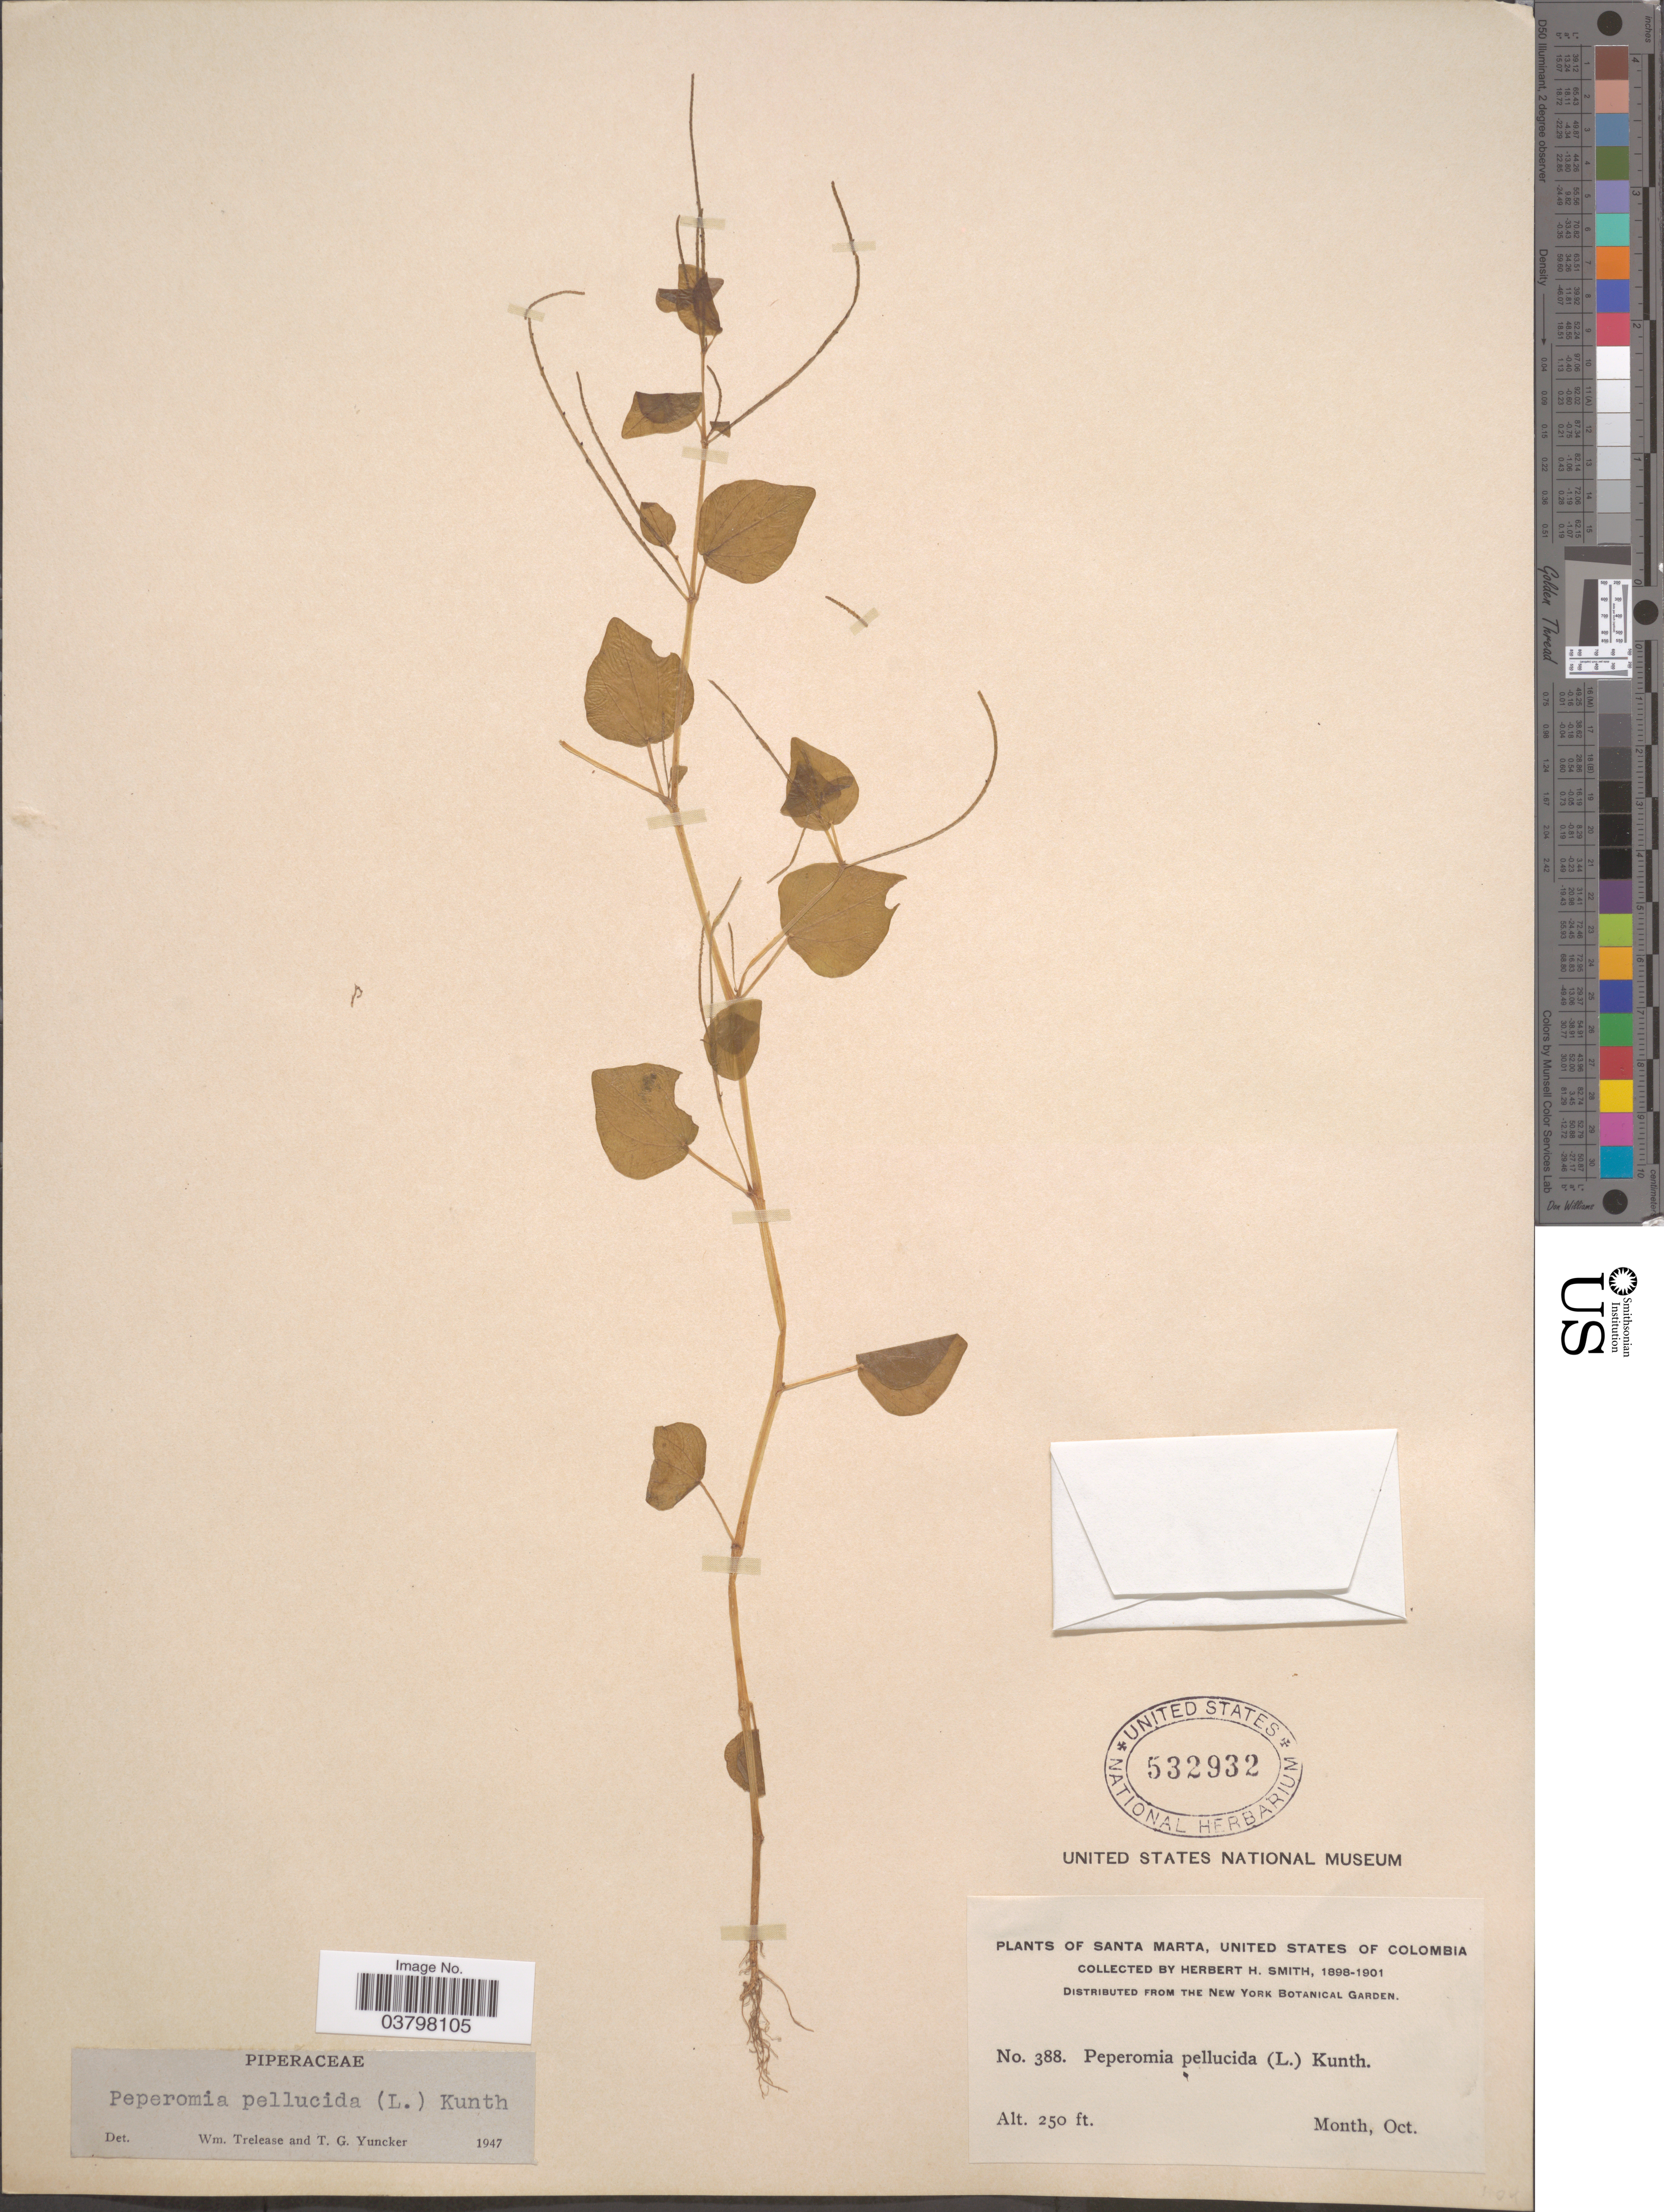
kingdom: Plantae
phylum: Tracheophyta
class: Magnoliopsida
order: Piperales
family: Piperaceae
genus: Peperomia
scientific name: Peperomia pellucida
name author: (L.) Kunth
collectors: Herbert H. Smith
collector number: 388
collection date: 1898-10/1901-10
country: Colombia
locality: Santa Marta, United States of Colombia.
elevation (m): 76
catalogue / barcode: US 532932